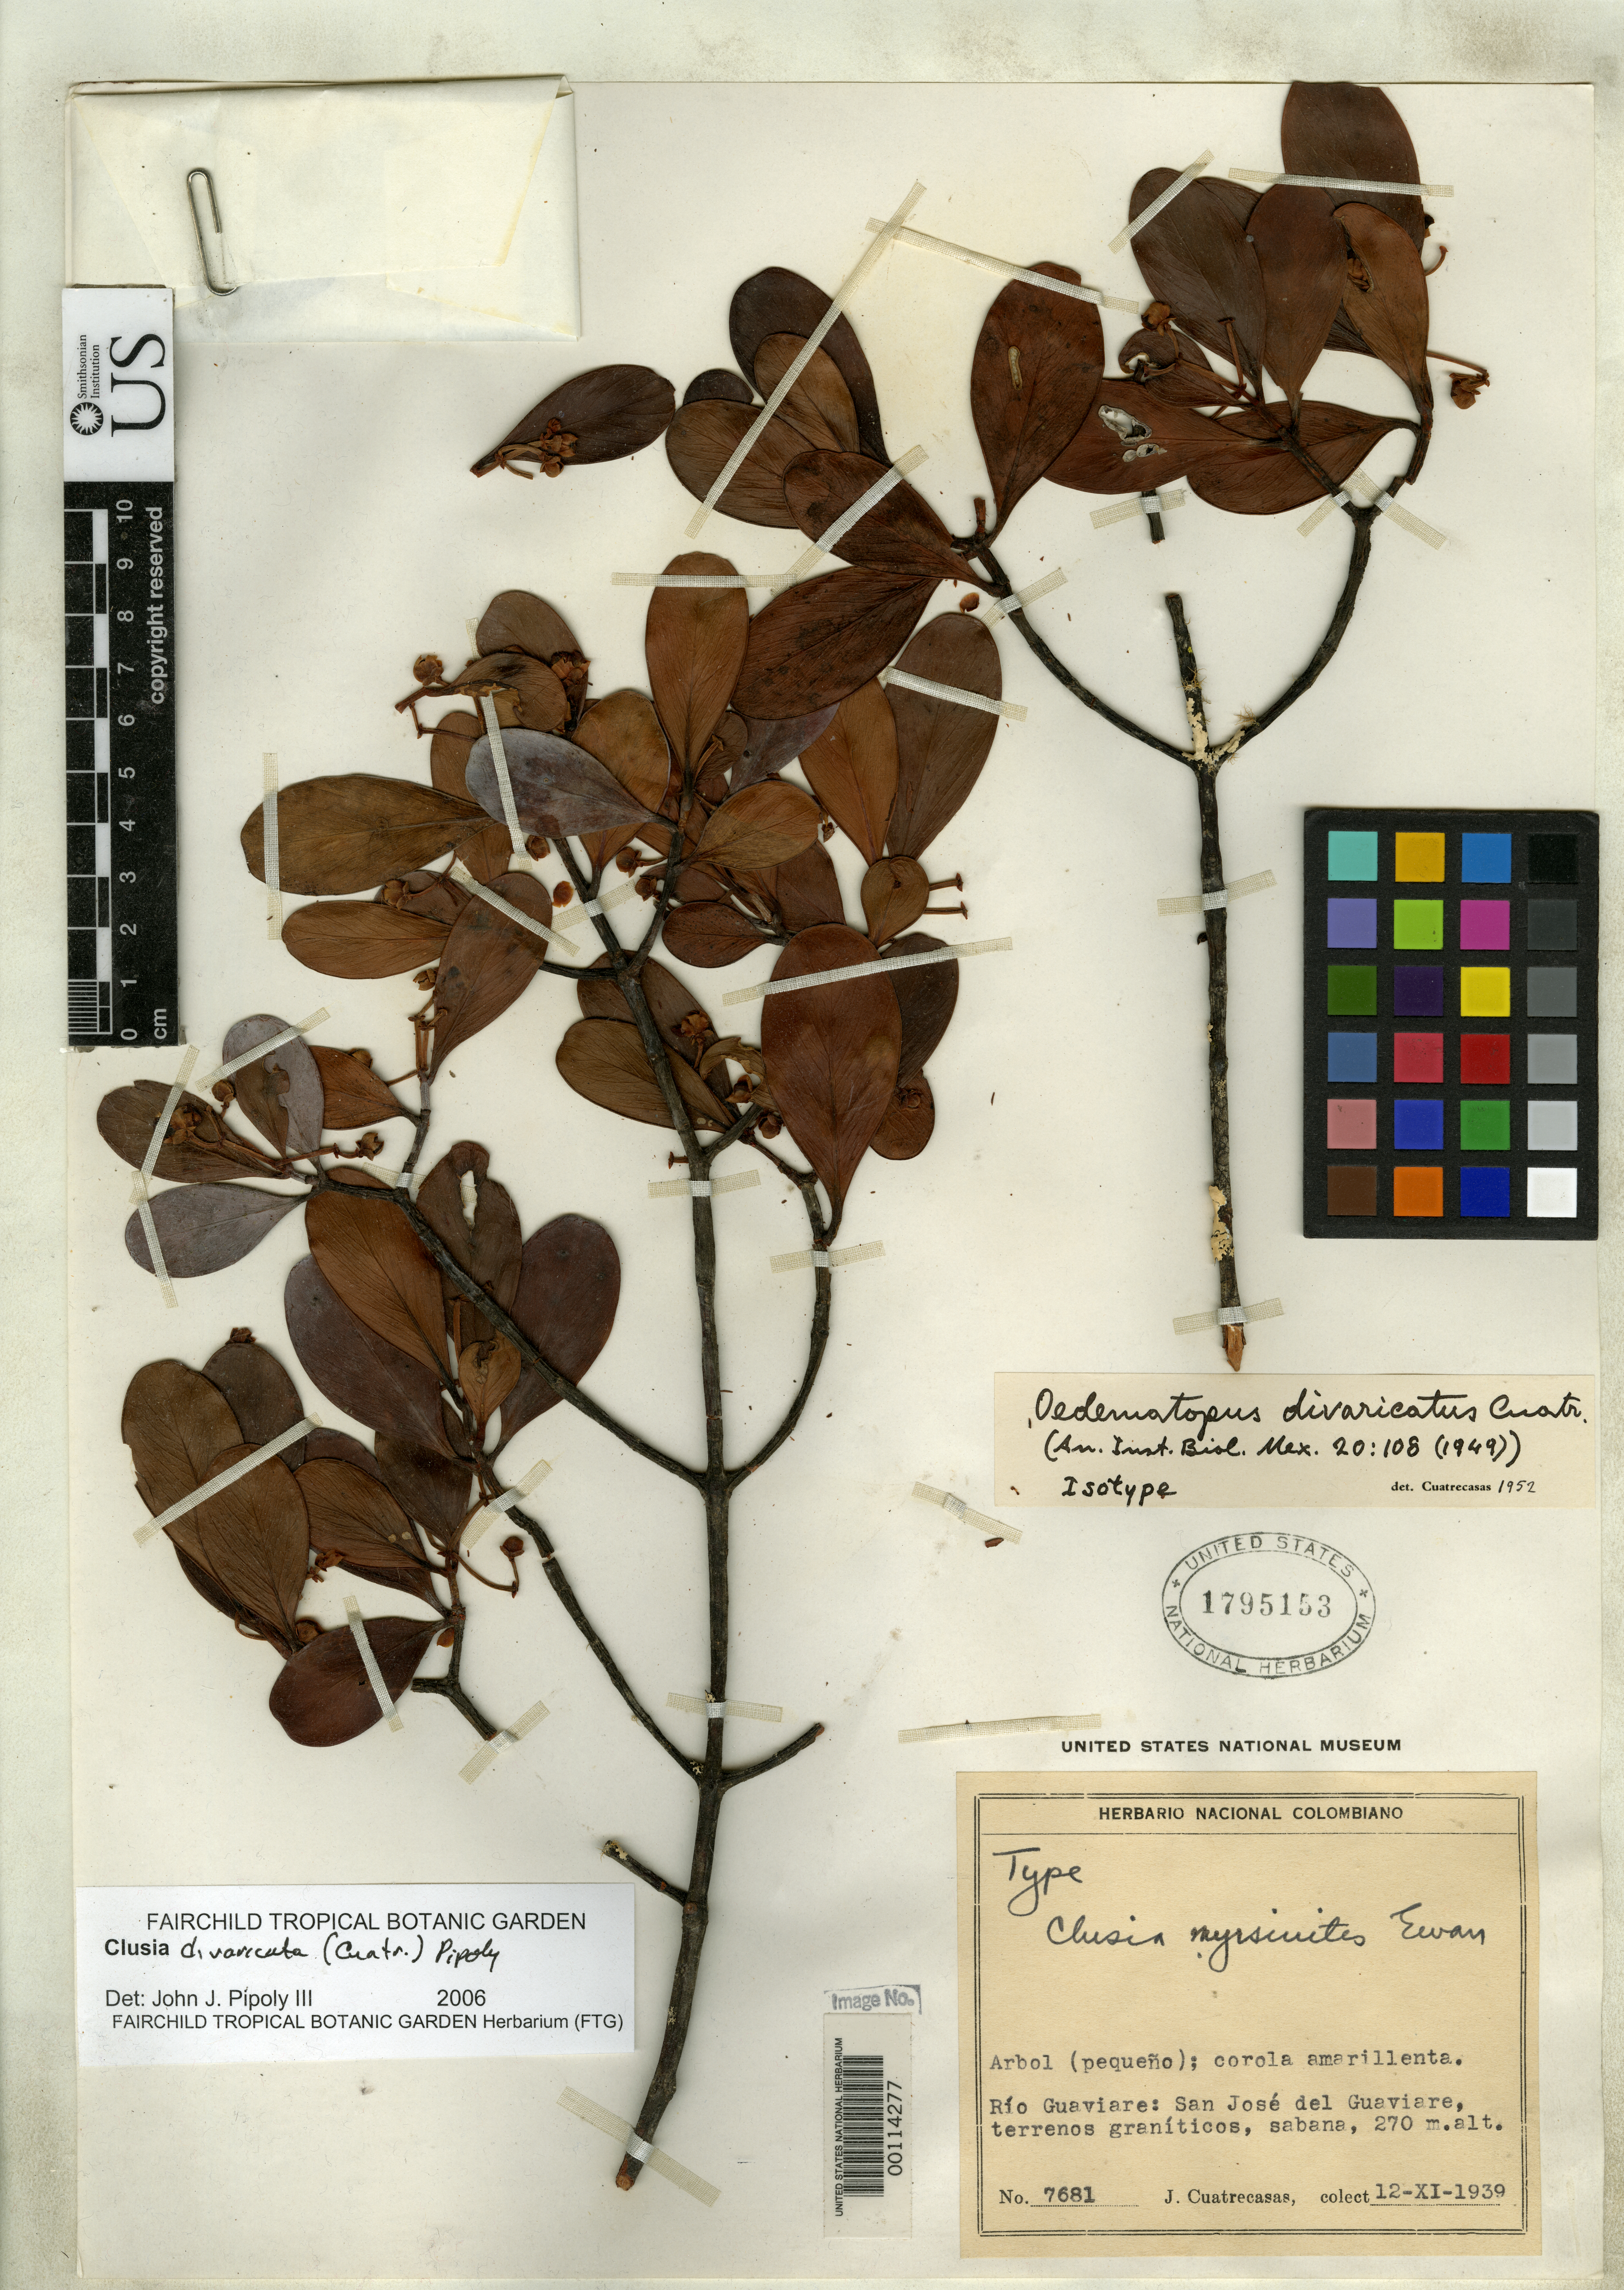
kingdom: Plantae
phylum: Tracheophyta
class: Magnoliopsida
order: Malpighiales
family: Clusiaceae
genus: Oedematopus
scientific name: Oedematopus divaricatus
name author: Cuatrec.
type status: Isotype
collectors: J. Cuatrecasas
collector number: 7681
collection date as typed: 12 Nov 1939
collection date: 1939-11-12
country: Colombia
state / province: Guaviare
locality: Rio Guaviare, San Jose del Guaviare.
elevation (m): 270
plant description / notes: Also a type of Clusia myrsinites Ewan, nom. illeg.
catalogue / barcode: US 1795153